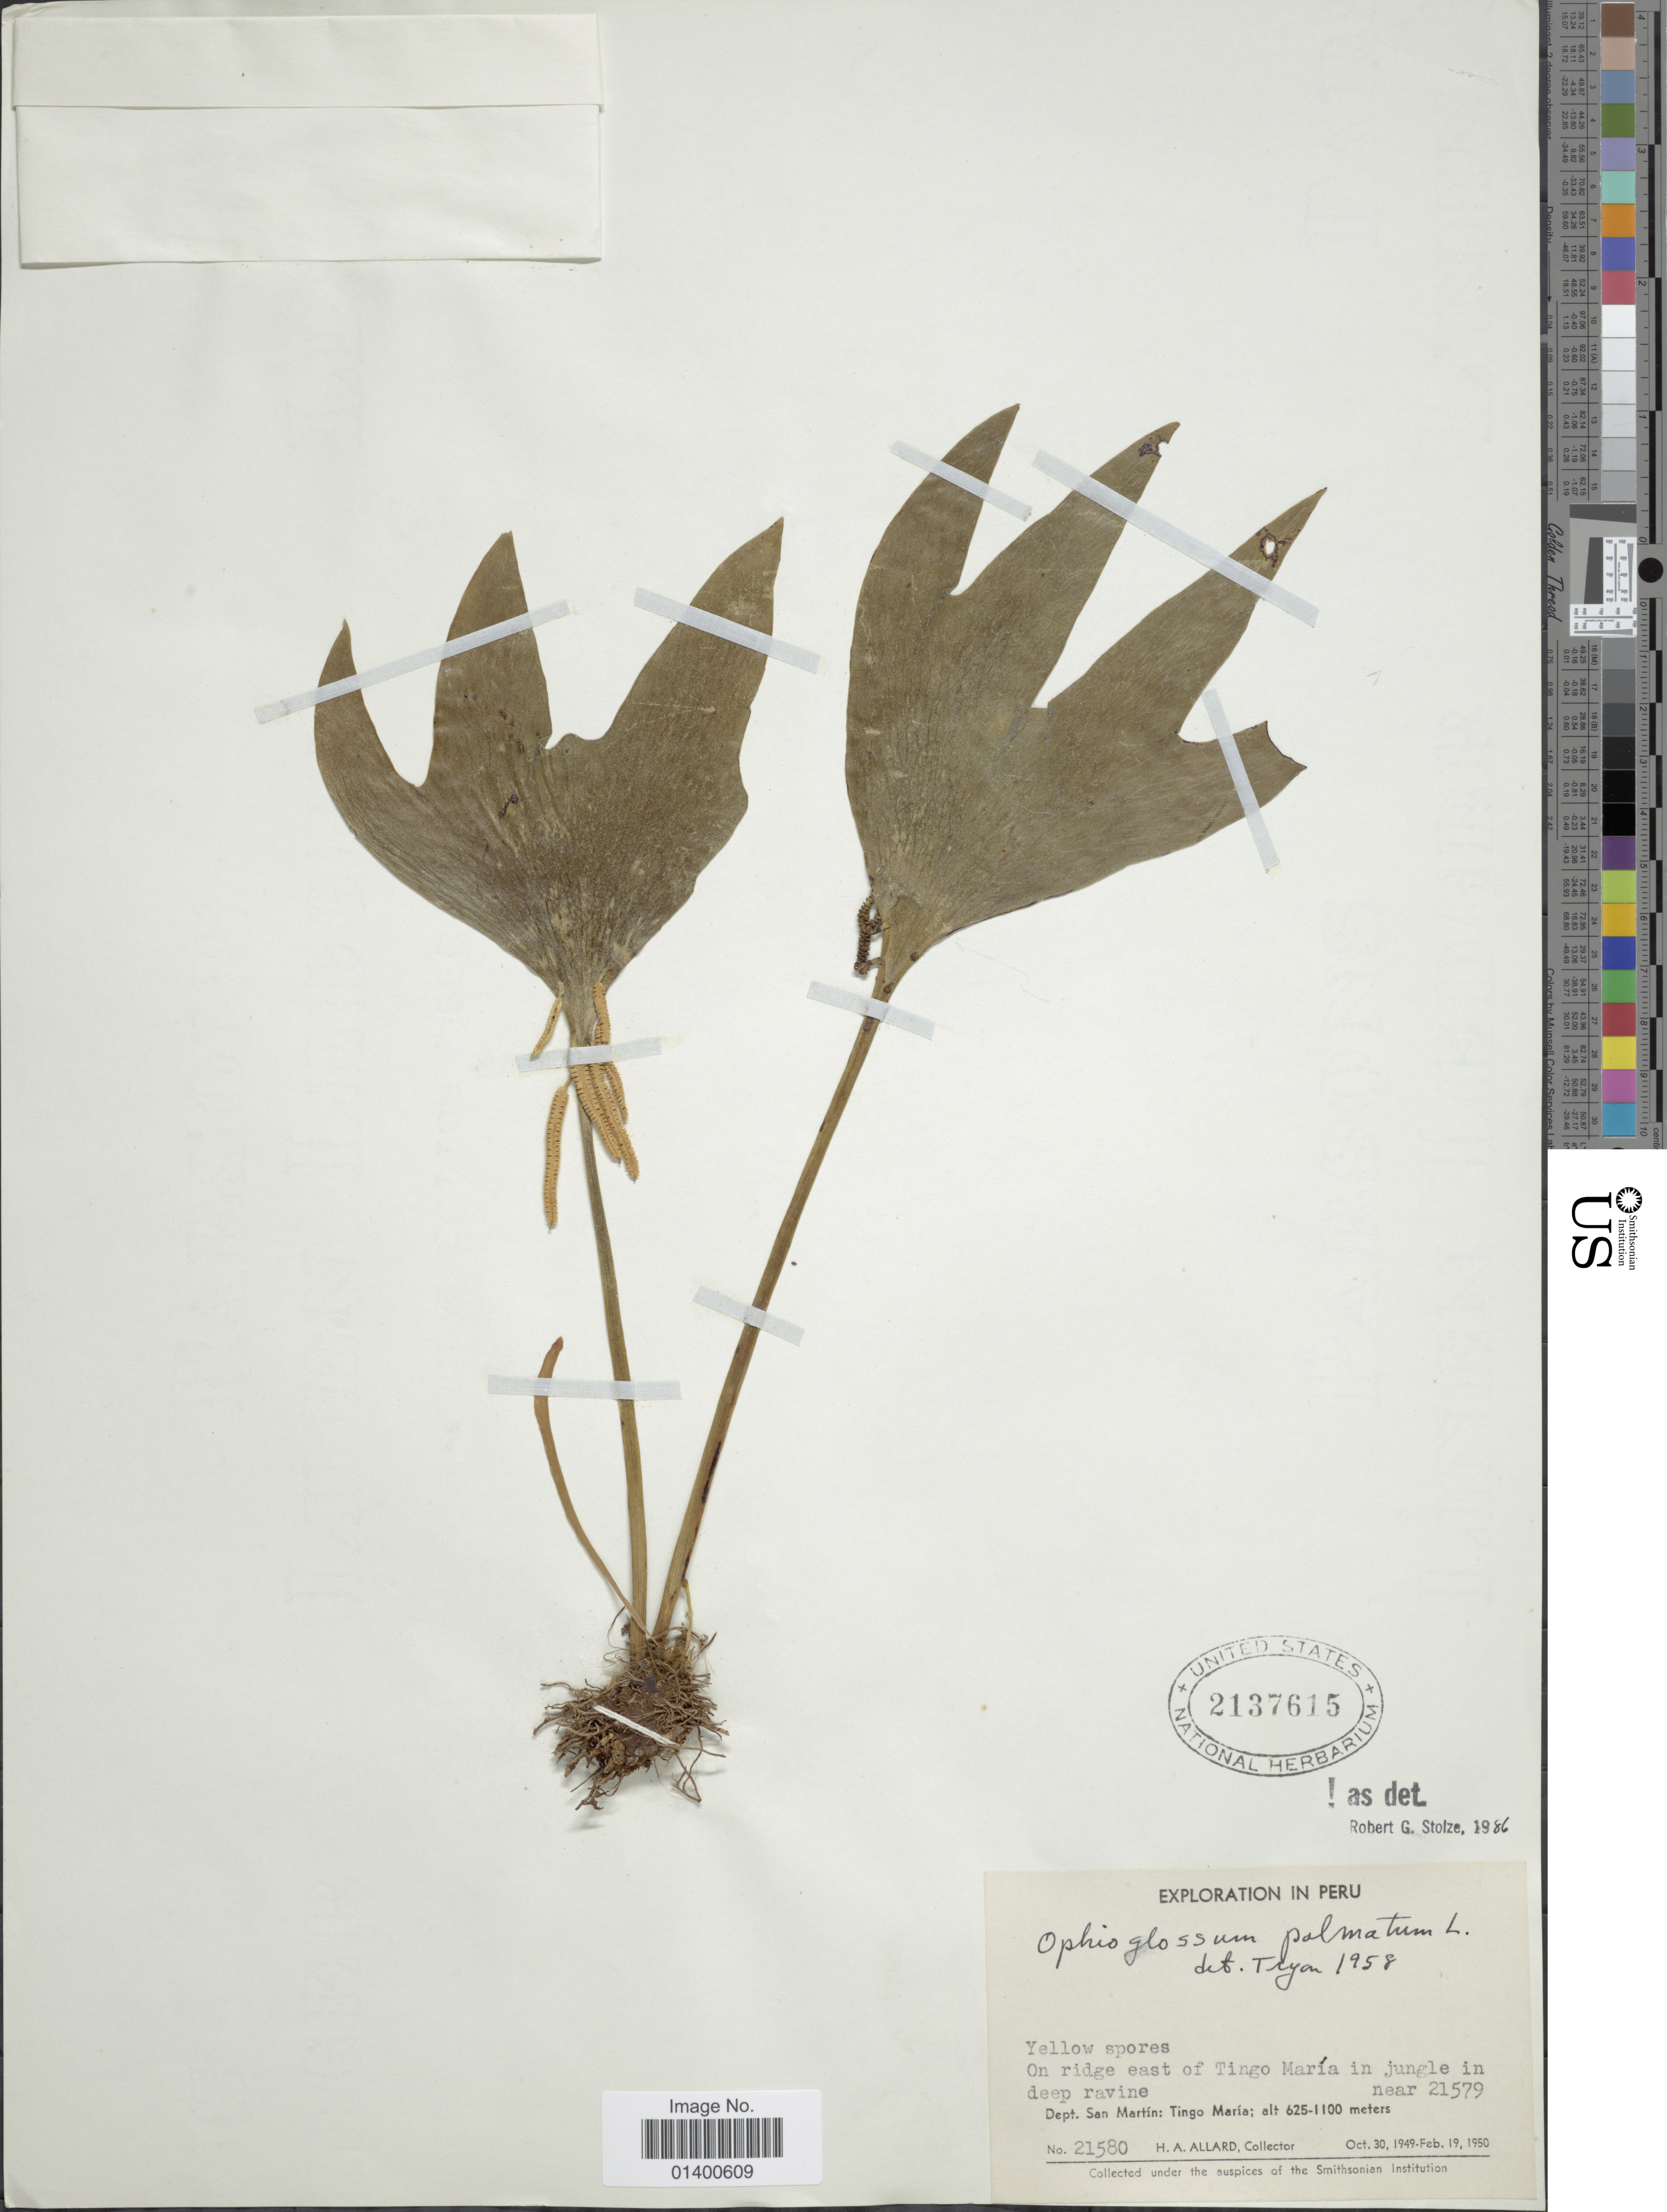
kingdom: Plantae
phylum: Tracheophyta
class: Polypodiopsida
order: Ophioglossales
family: Ophioglossaceae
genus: Cheiroglossa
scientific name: Cheiroglossa palmata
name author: (L.) C. Presl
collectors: H. A. Allard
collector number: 21580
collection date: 1949-10-30/1950-02-19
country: Peru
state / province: San Martín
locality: Tingo Maria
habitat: on ridge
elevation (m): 625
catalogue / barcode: US 2137615